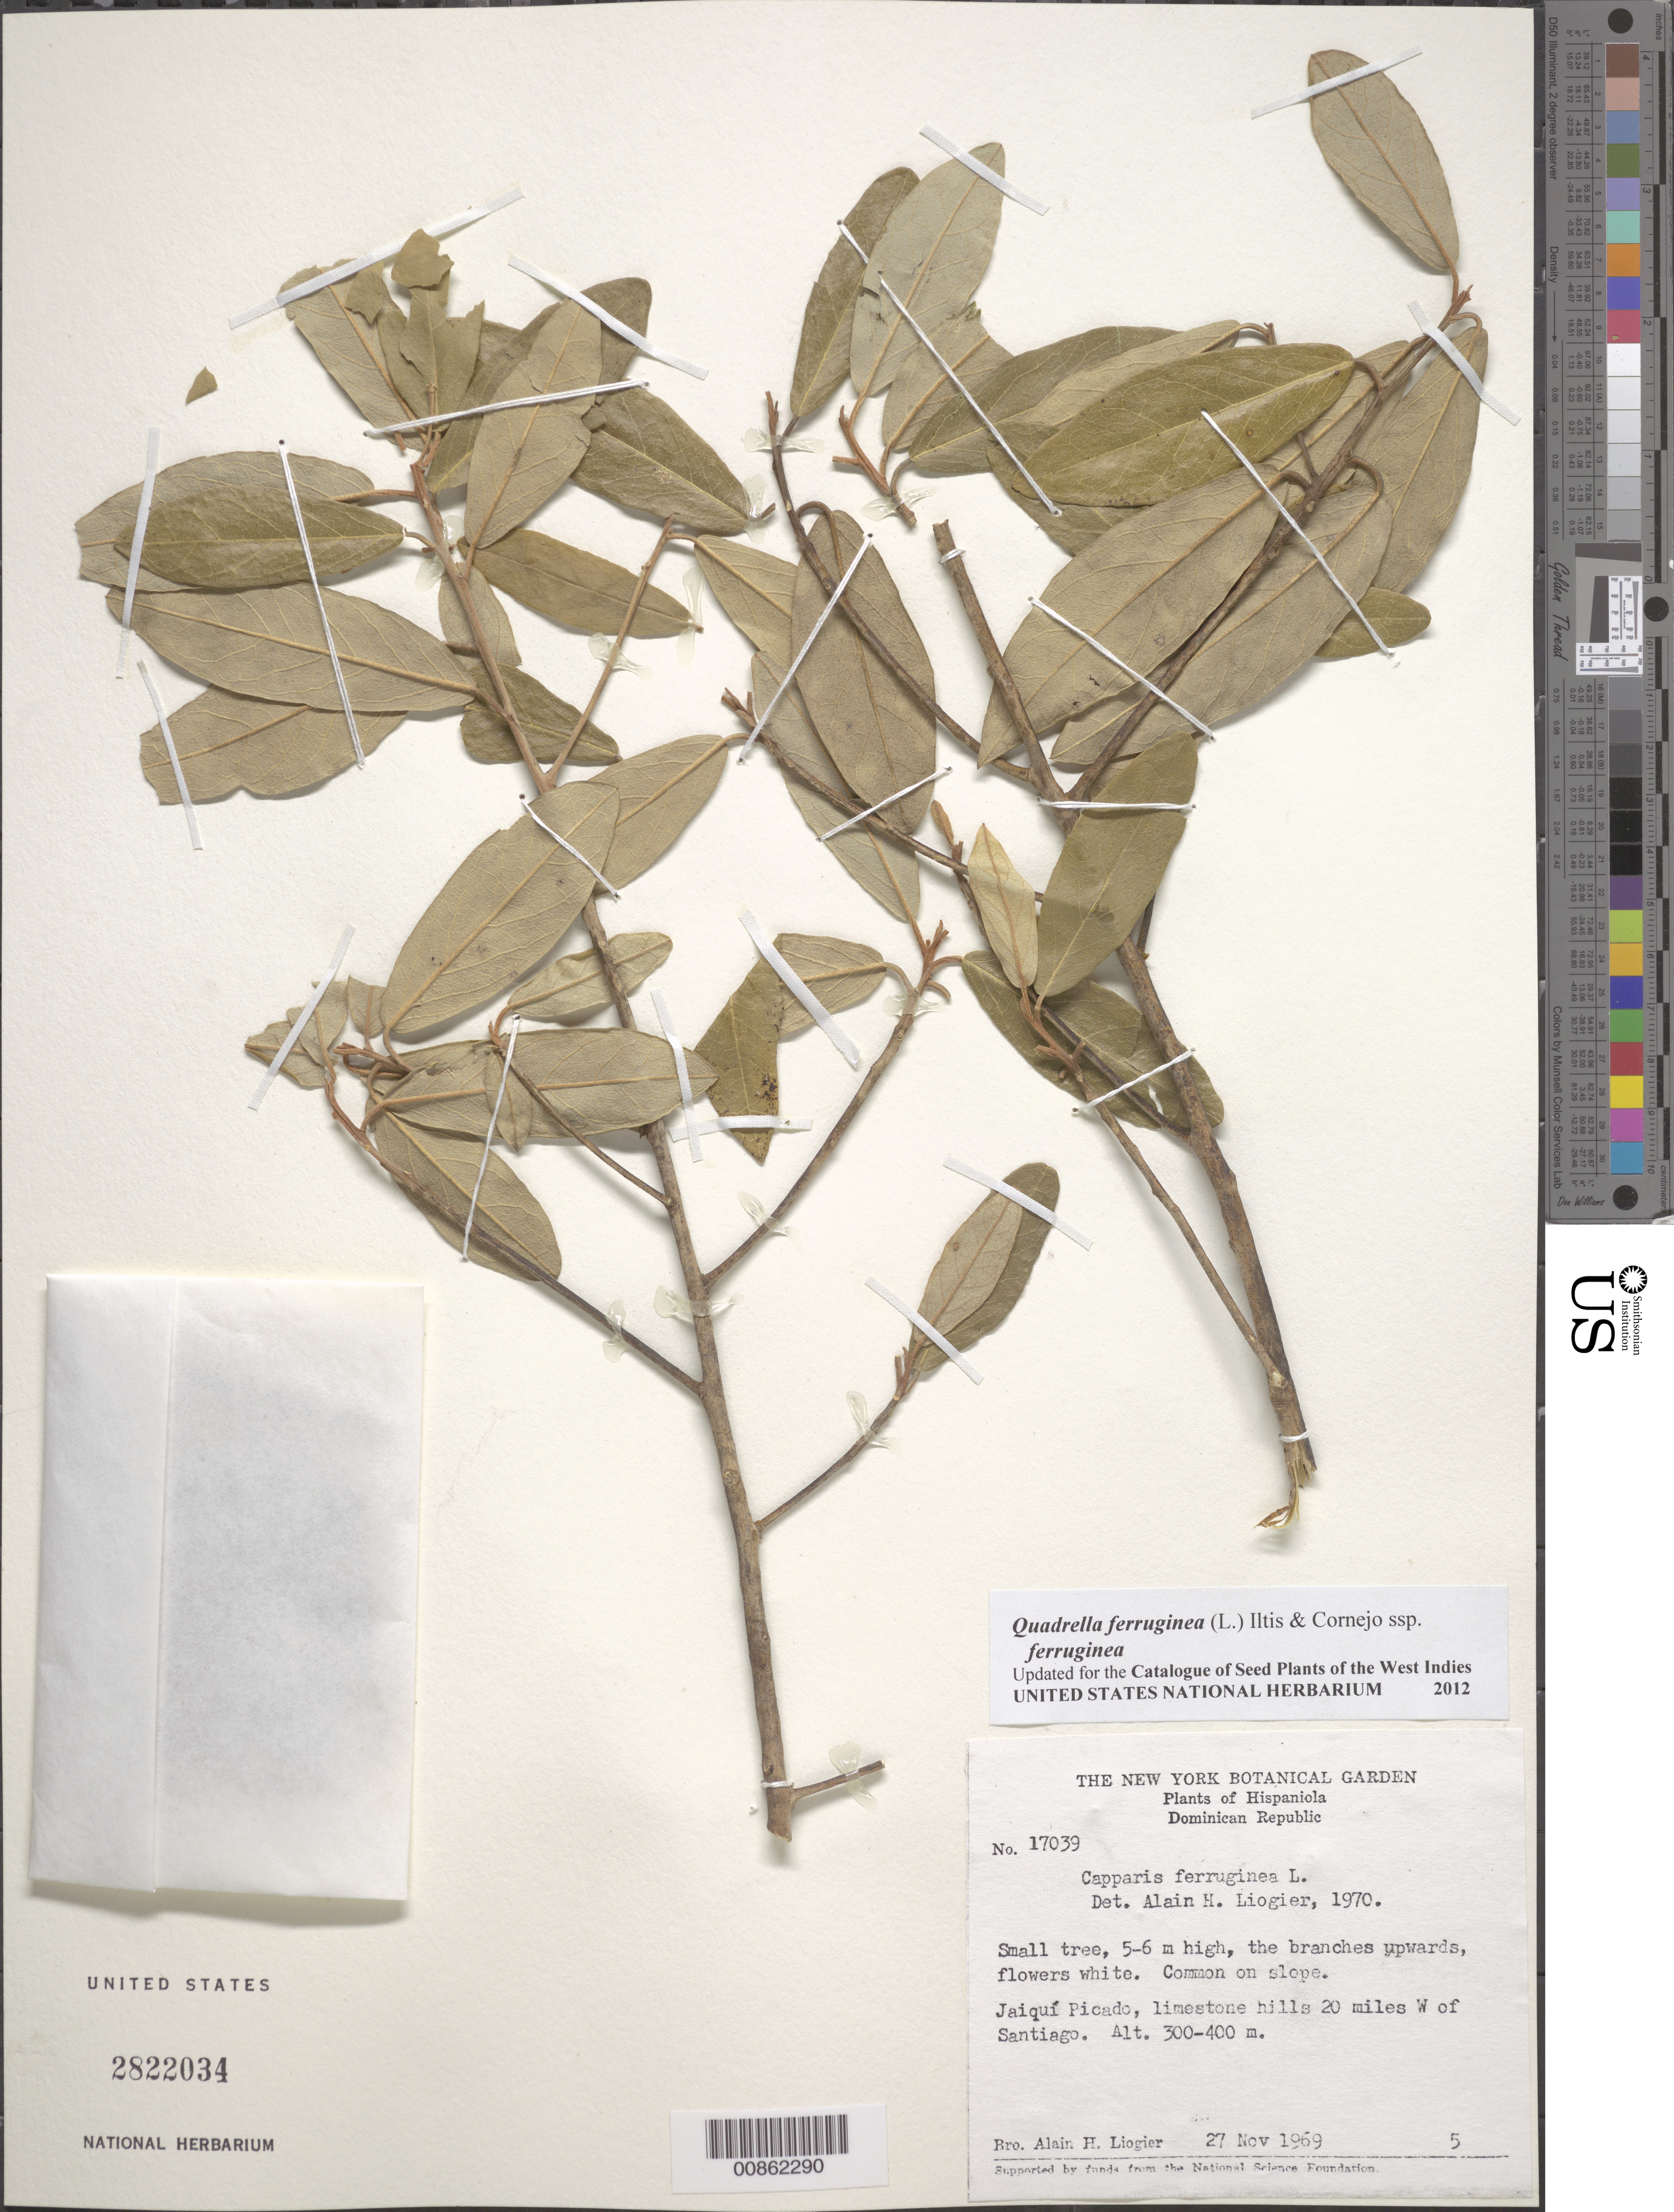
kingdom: Plantae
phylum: Tracheophyta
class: Magnoliopsida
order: Brassicales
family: Capparaceae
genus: Quadrella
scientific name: Quadrella ferruginea subsp. ferruginea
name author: (L.) Cornejo & Iltis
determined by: Liogier, Alain H.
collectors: A. H. Liogier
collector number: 17039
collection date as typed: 27 Nov 1969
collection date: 1969-11-27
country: Dominican Republic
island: Hispaniola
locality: Jaiquí Picado, 20 miles W of Santiago.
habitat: Common on slope. Limestone hills.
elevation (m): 300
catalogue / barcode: US 2822034